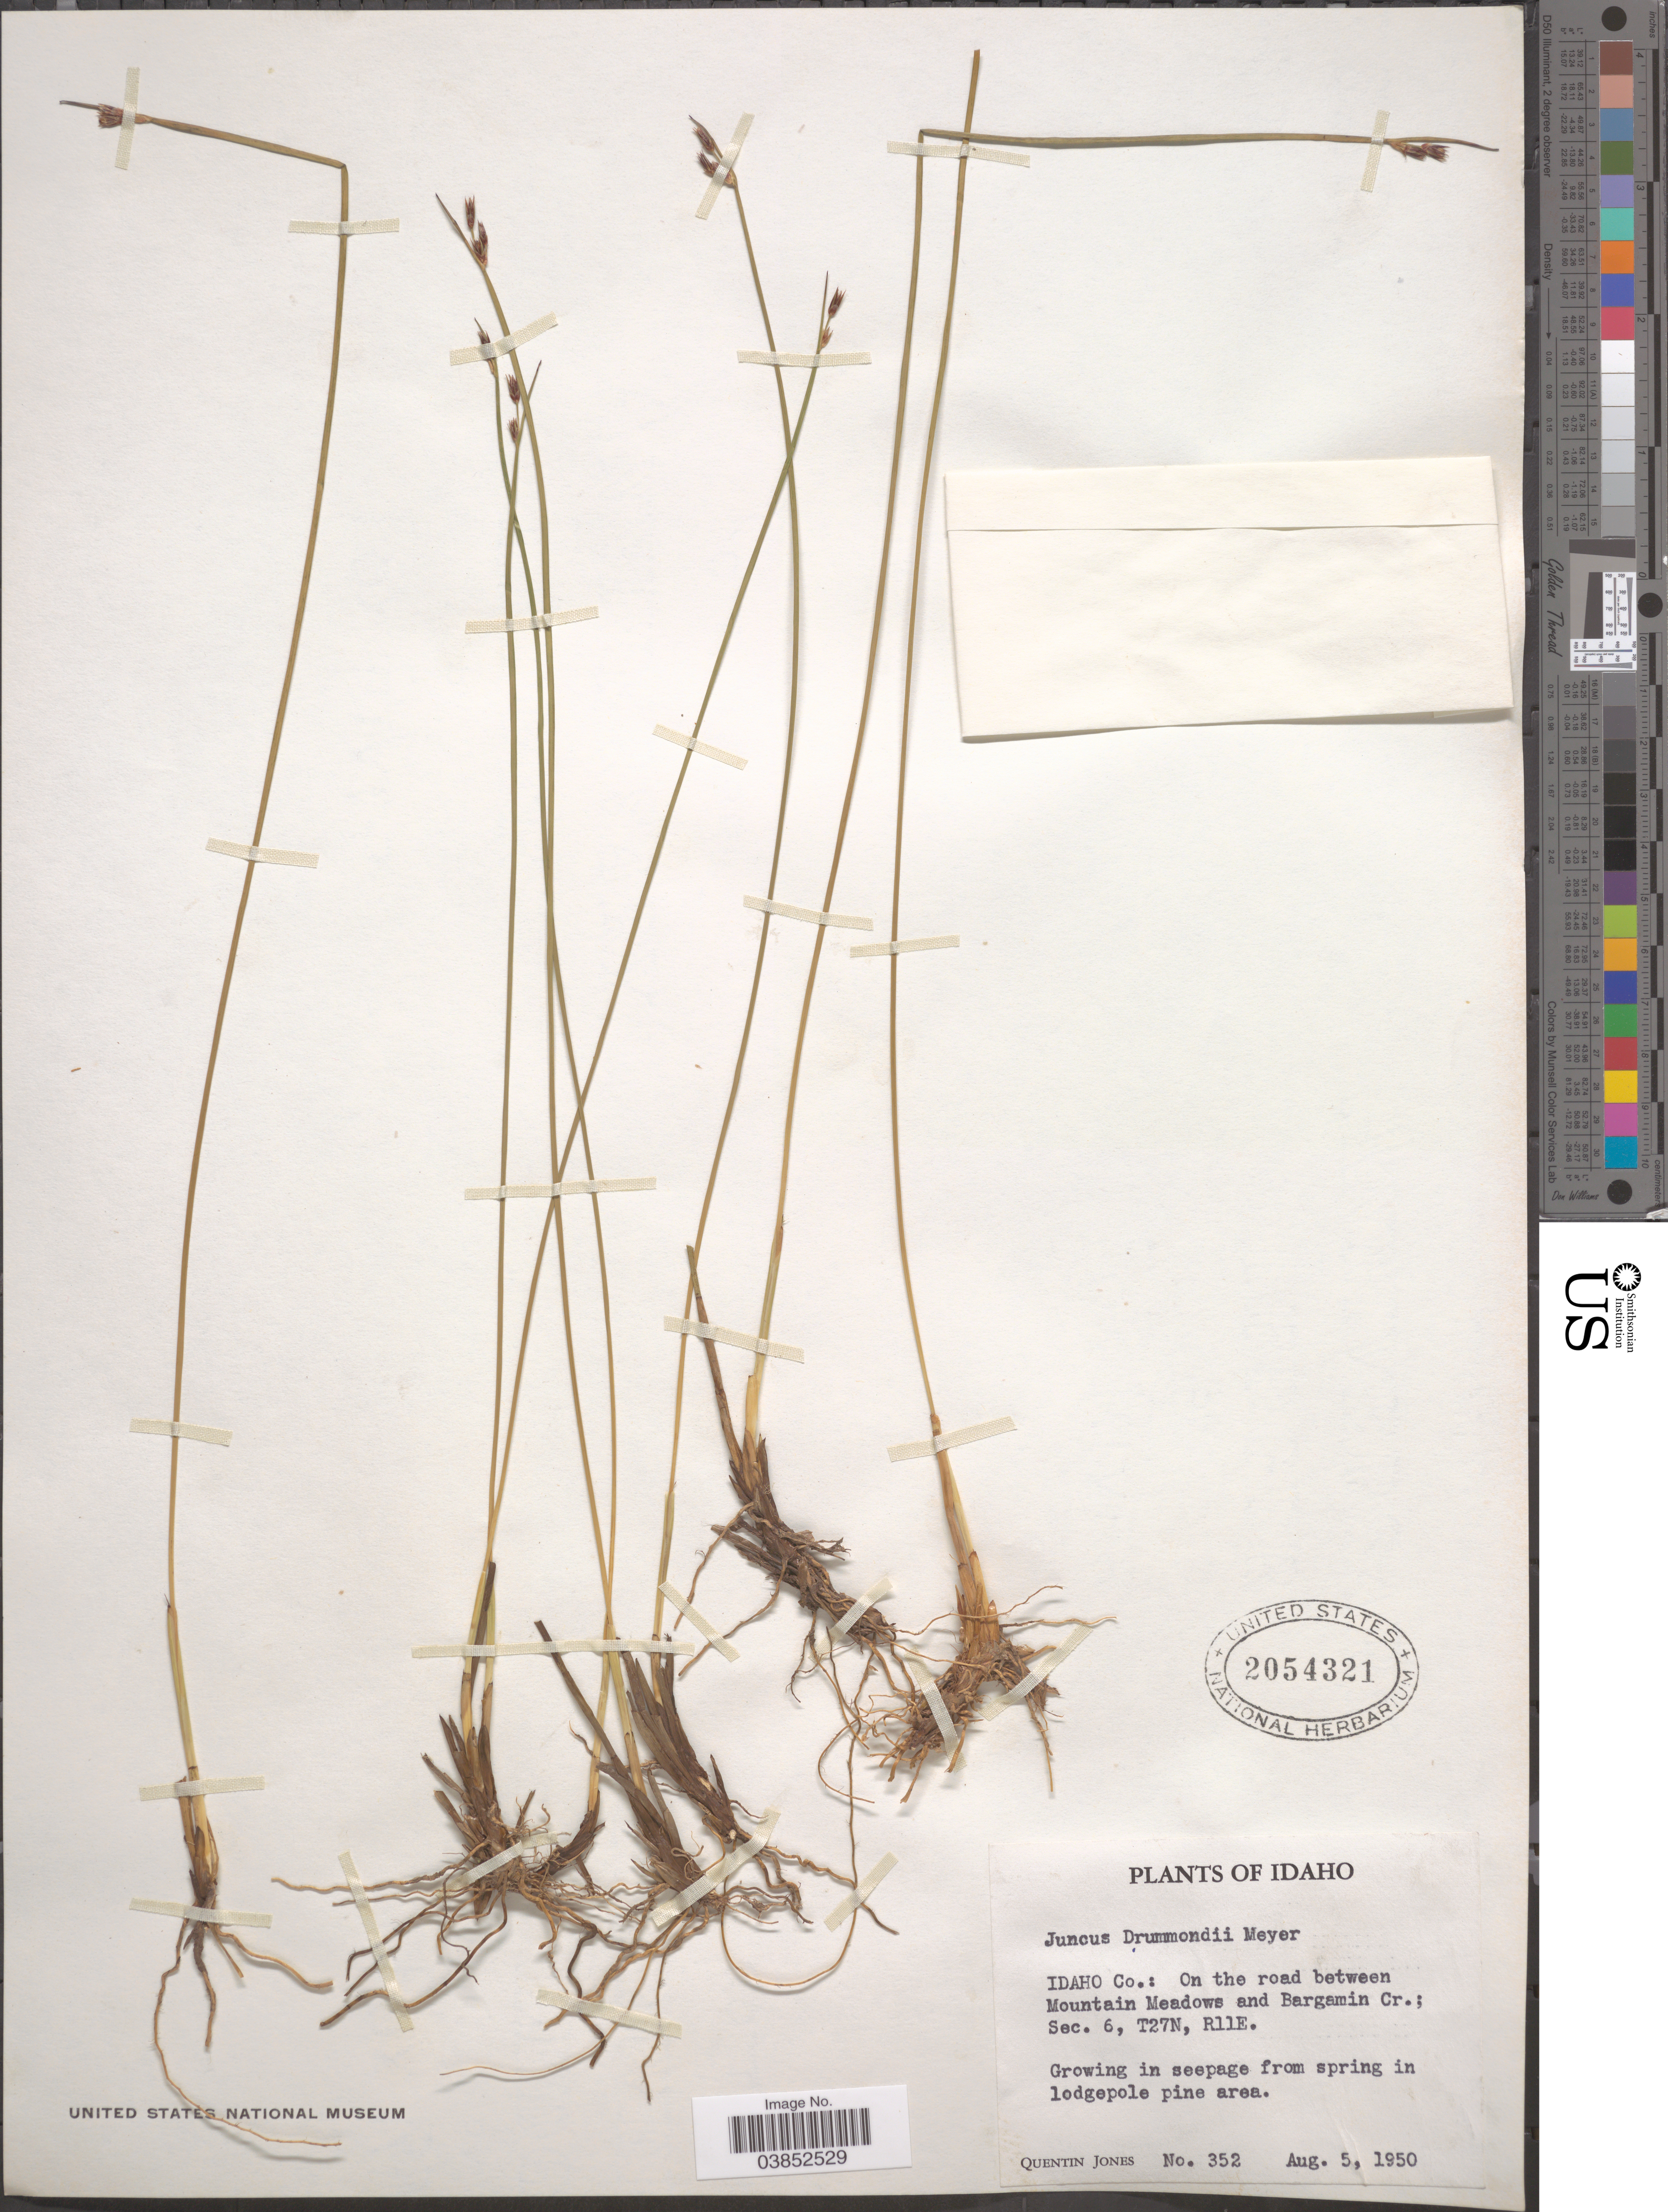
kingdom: Plantae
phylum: Tracheophyta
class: Liliopsida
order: Poales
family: Juncaceae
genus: Juncus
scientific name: Juncus drummondii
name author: E. Mey.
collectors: Q. Jones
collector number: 352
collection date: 1950-08-05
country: United States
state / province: Idaho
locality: Idaho Co.: On the road between Mountain Meadows and Bargamin Cr.; Sec. 6, T27N, R11E.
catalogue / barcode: US 2054321